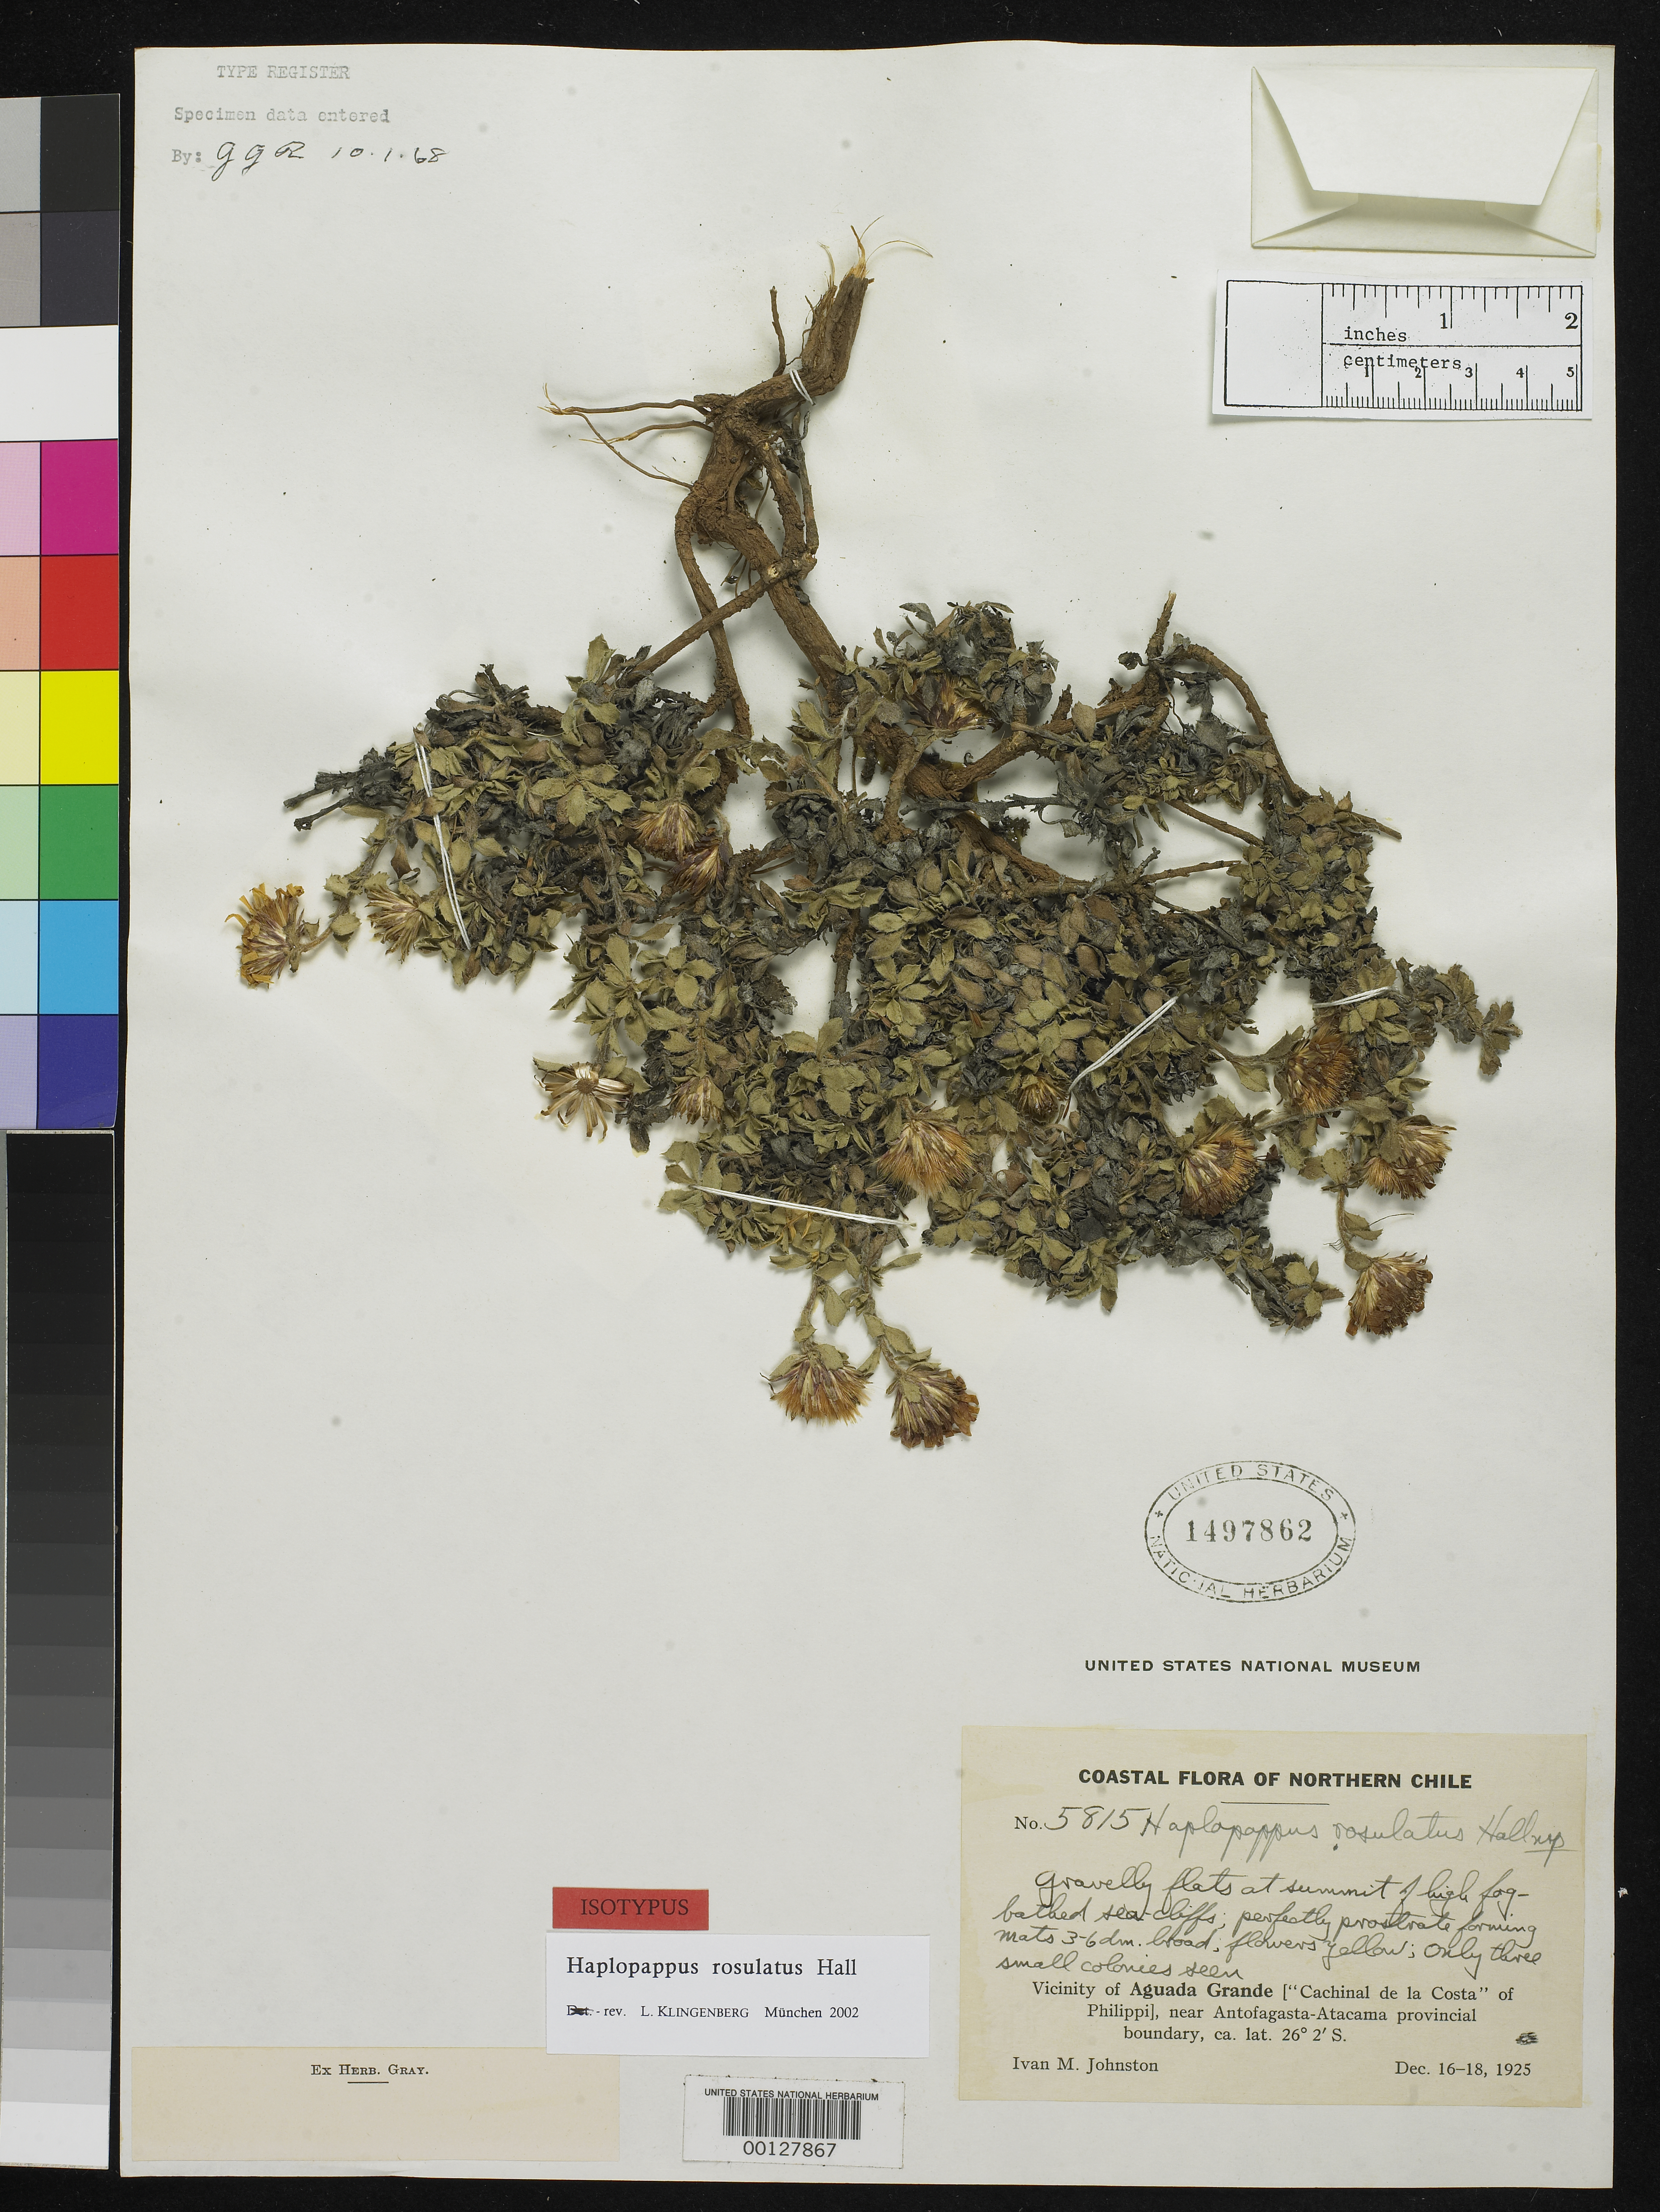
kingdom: Plantae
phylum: Tracheophyta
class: Magnoliopsida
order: Asterales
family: Asteraceae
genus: Haplopappus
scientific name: Haplopappus rosulatus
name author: H.M. Hall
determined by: Klingenberg, L., (M)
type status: Isotype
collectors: I.M. Johnston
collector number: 5815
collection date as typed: Dec. 16-18, 1925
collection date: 1925-12-16/1925-12-18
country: Chile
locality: Vicinity of Aguada Grande, near Antofagasta - Atacama Provincial Boundary.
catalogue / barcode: US 1497862